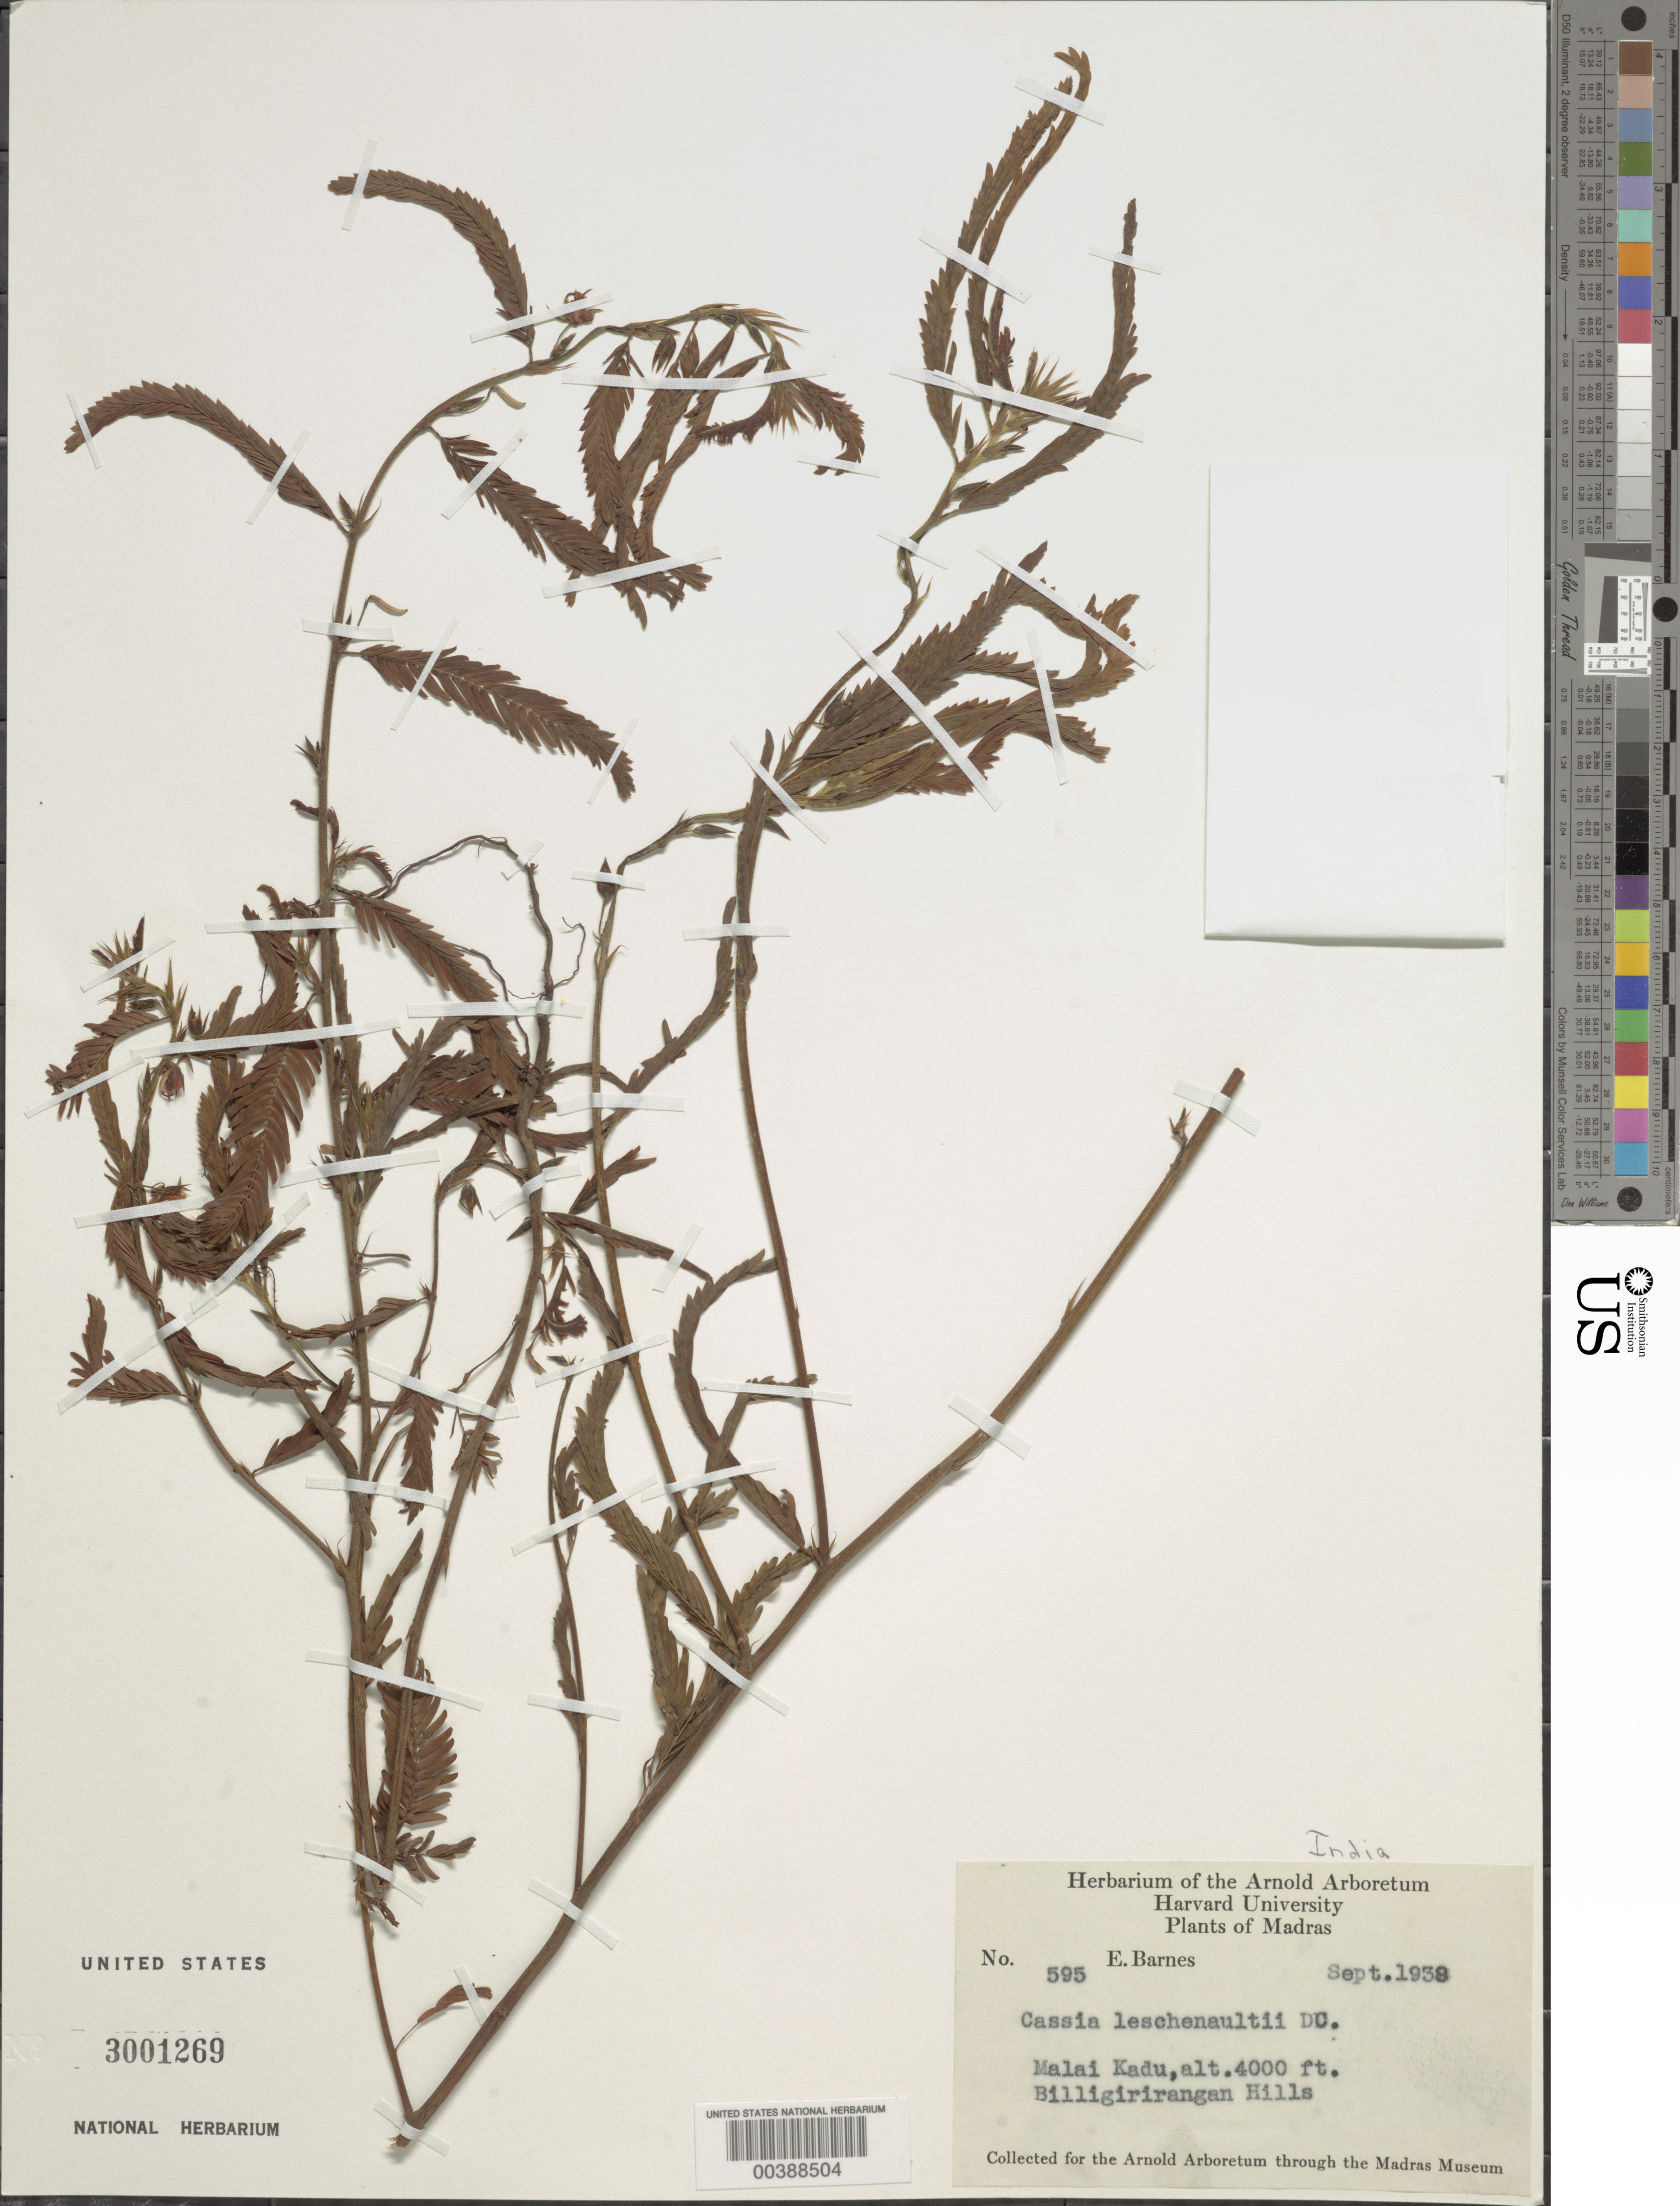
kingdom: Plantae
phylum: Tracheophyta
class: Magnoliopsida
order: Fabales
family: Fabaceae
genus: Chamaecrista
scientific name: Chamaecrista nictitans var. glabrata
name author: (Vogel) H.S. Irwin & Barneby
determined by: Strong, Mark T., (BOT), Smithsonian Institution - National Museum of Natural History (UNITED STATES)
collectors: E. Barnes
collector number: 595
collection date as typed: Sep 1939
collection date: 1939-09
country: India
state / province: Tamil Nadu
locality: Malai kadu; billigirirangan hills. madras state. [madras state = tamil nadu.]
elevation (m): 1219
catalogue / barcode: US 3001269